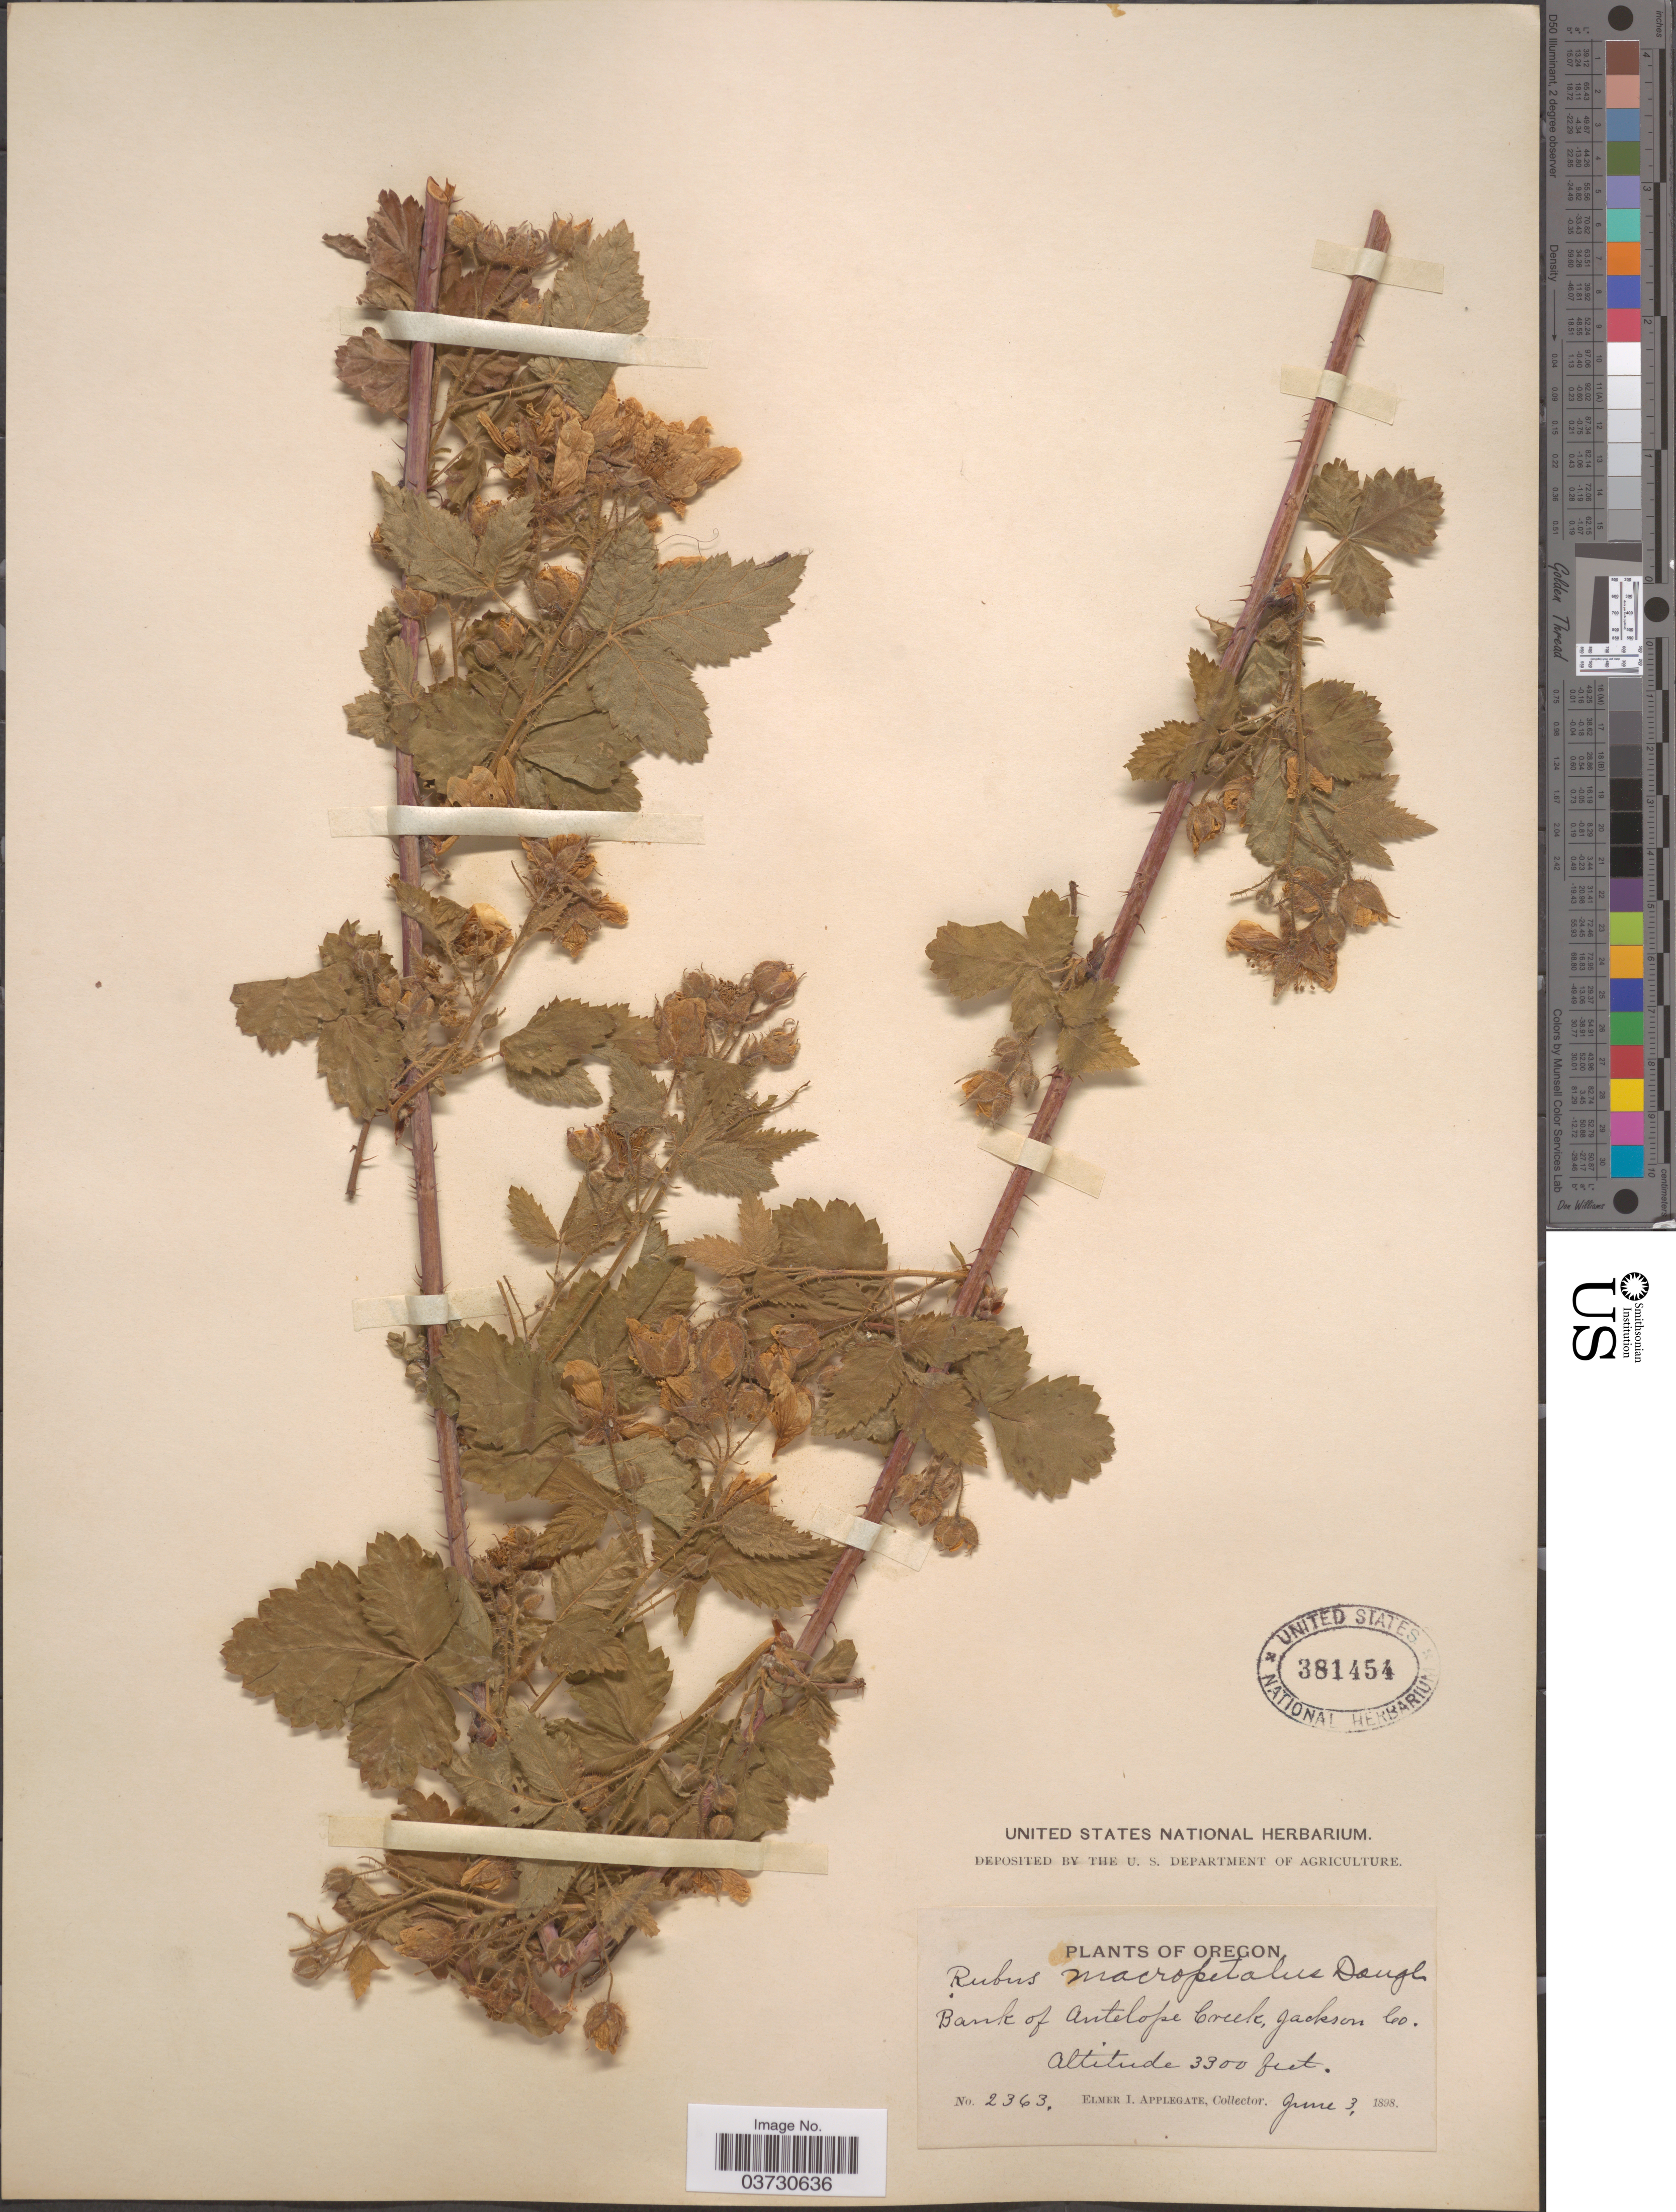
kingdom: Plantae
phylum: Tracheophyta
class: Magnoliopsida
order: Rosales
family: Rosaceae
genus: Rubus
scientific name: Rubus macropetalus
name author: Douglas ex Hook.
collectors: E. I. Applegate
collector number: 2363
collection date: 1898-06-03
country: United States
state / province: Oregon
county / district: Jackson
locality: Bank of Antelope Creek, Jackson Co.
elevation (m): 1006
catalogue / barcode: US 381454